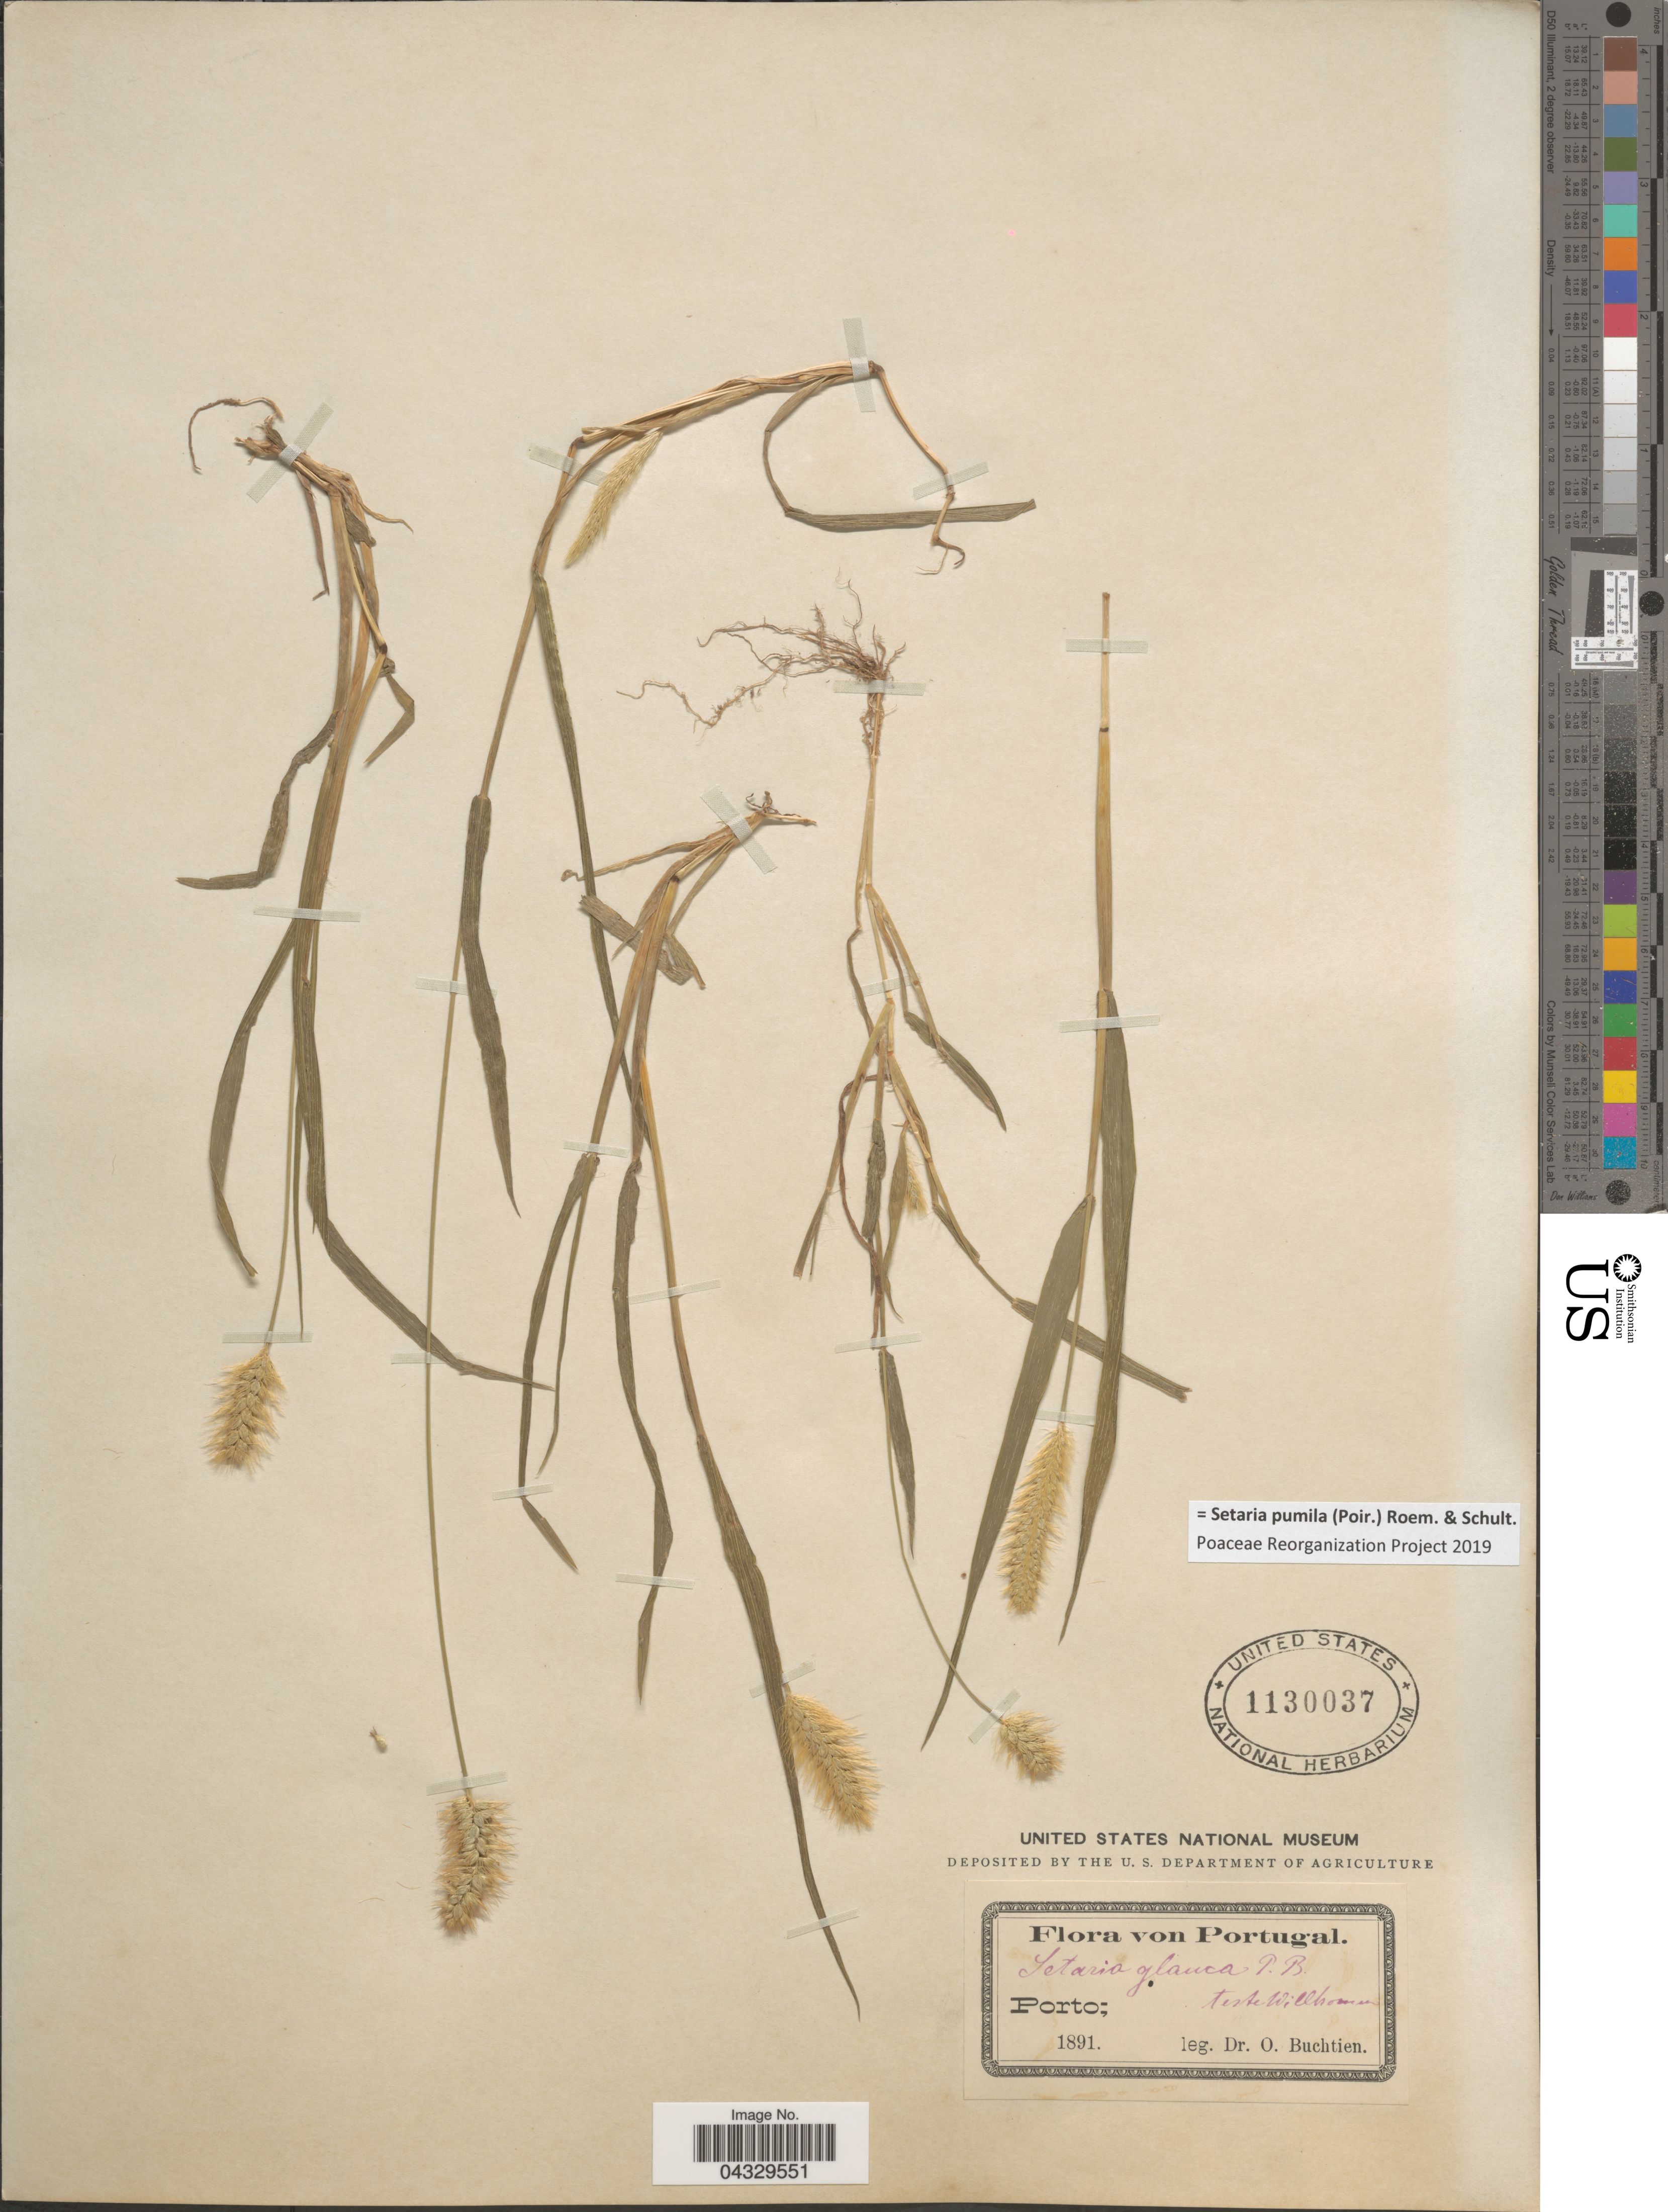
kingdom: Plantae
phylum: Tracheophyta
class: Liliopsida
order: Poales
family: Poaceae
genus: Setaria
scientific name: Setaria pumila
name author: (Poir.) Roem. & Schult.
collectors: O. Buchtien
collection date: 1891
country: Portugal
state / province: Porto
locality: Teste Willhomen.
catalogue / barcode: US 1130037